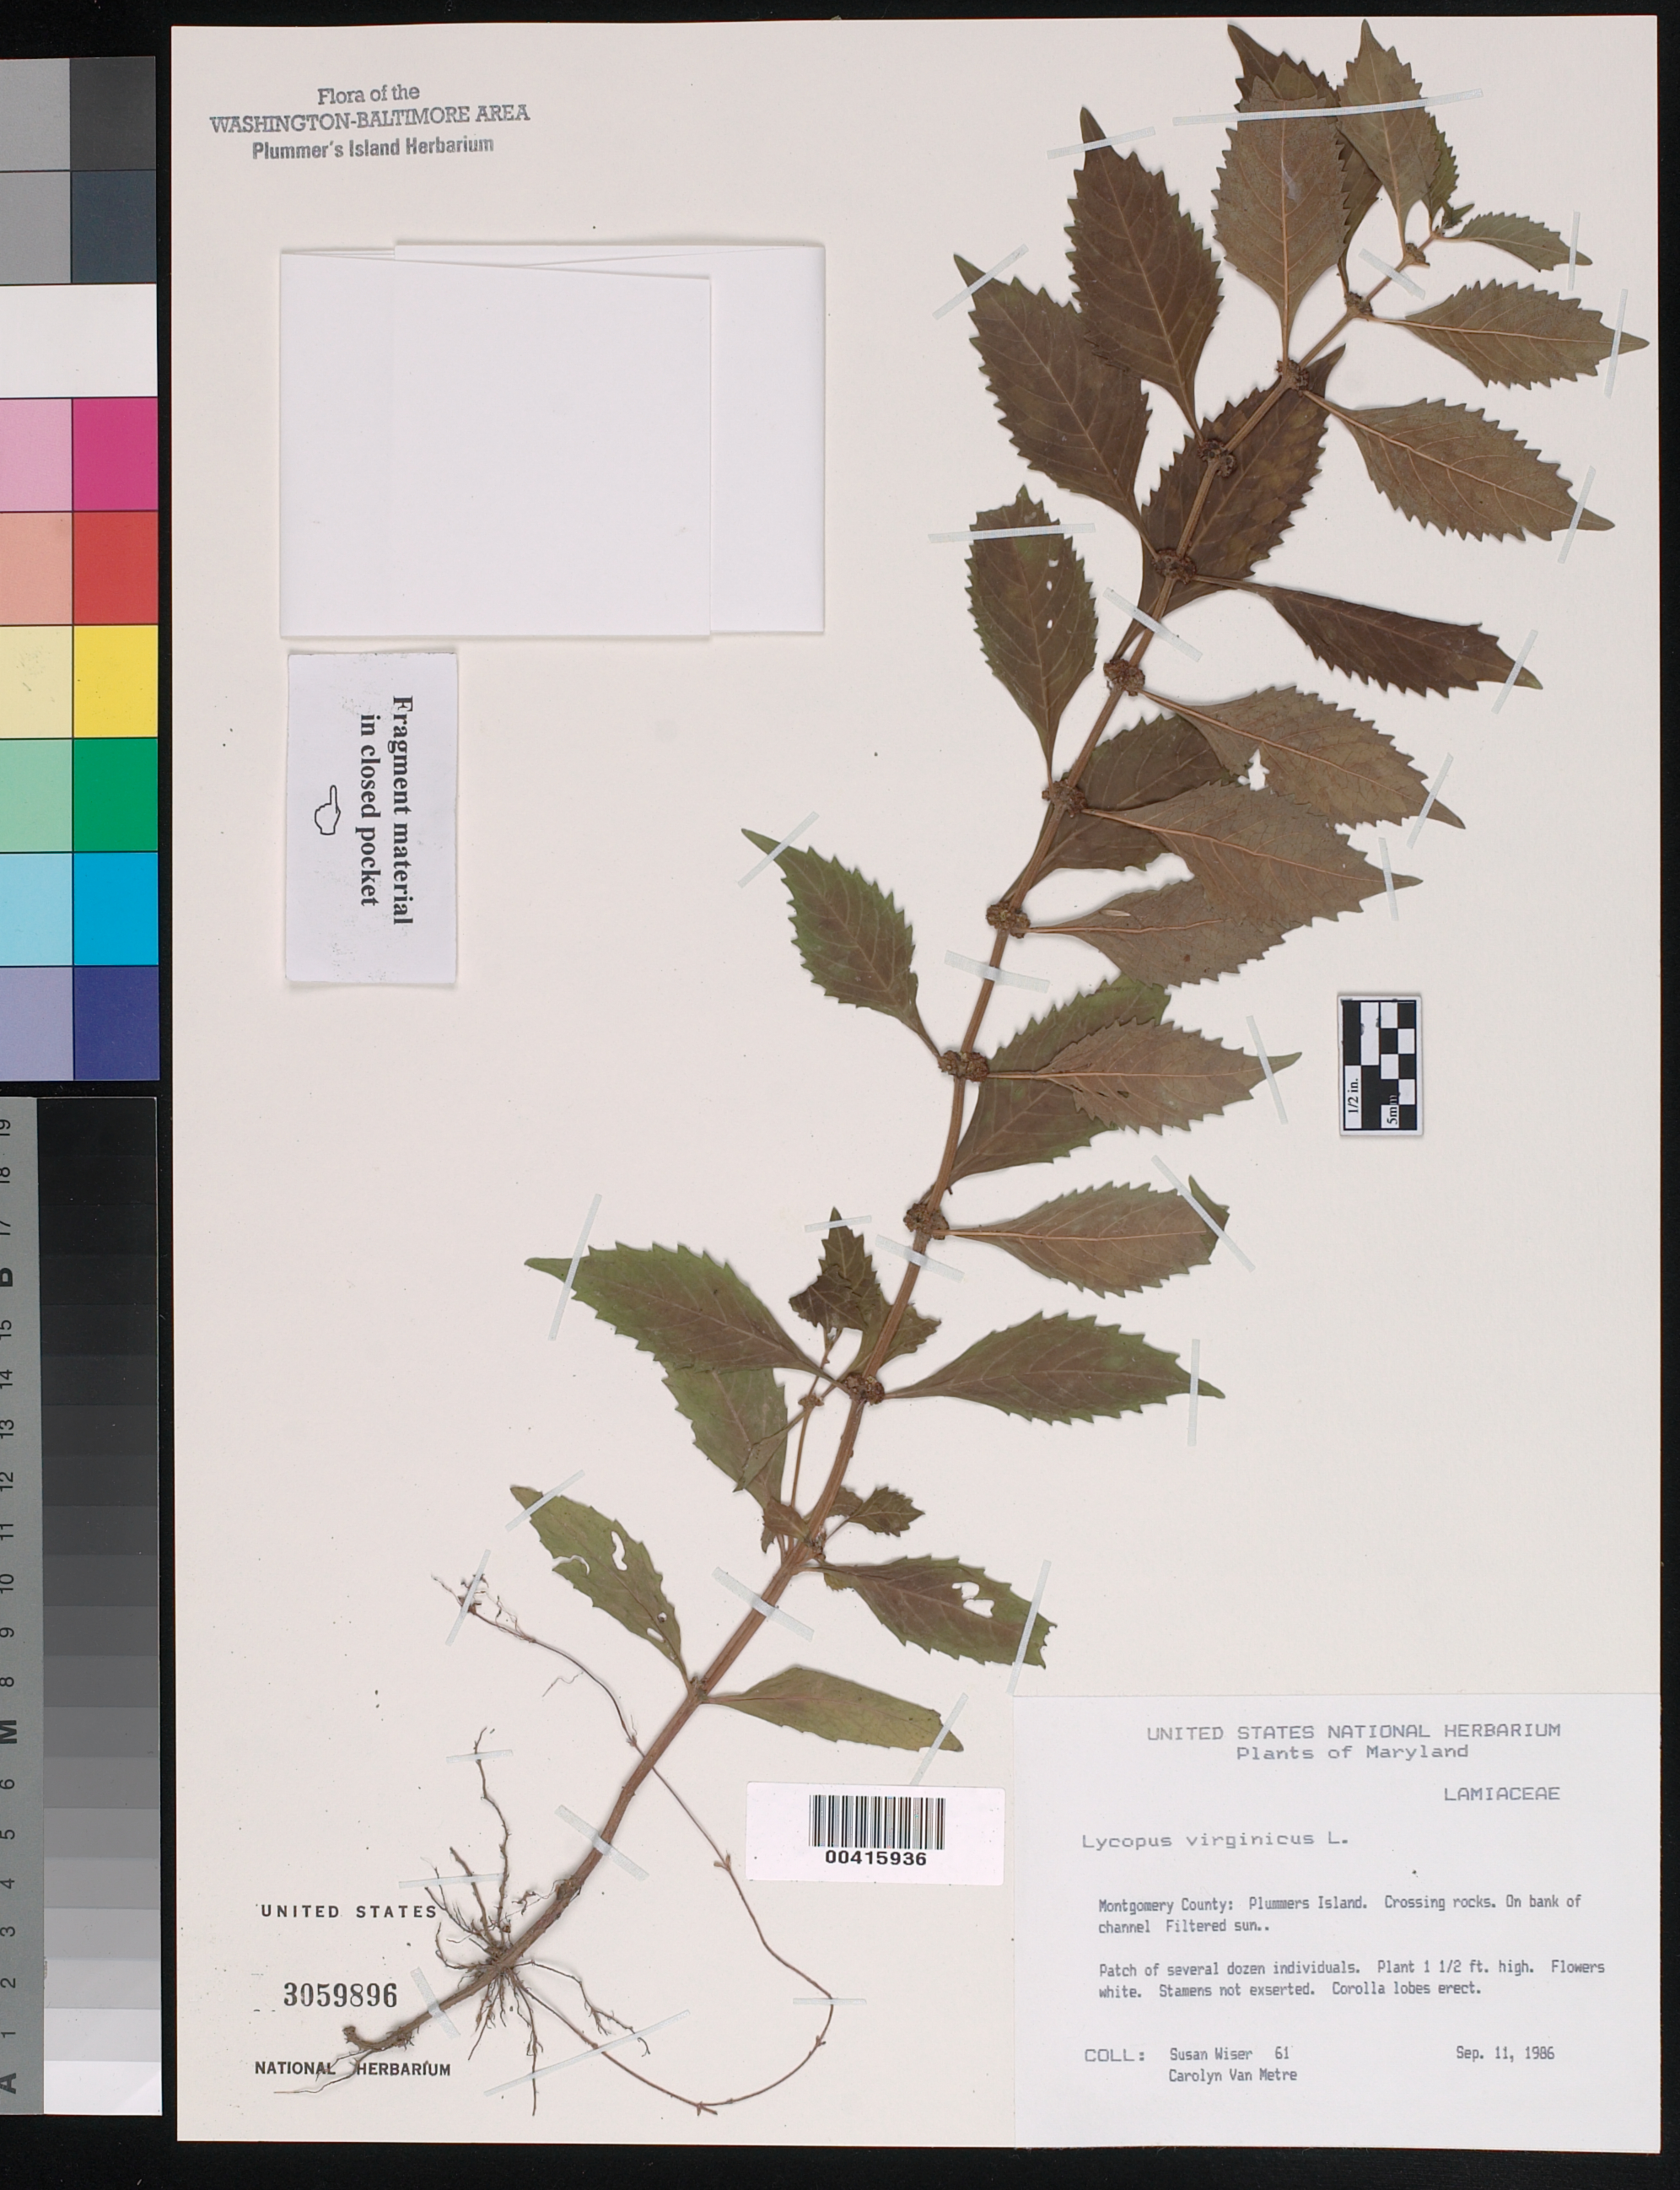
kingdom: Plantae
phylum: Tracheophyta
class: Magnoliopsida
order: Lamiales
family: Lamiaceae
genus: Lycopus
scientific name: Lycopus virginicus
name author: L.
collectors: S. Wiser & C. Van metre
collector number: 61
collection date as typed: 11 Sep 1986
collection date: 1986-09-11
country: United States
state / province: Maryland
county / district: Montgomery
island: Plummers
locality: Plummer's Island; Crossing Rocks. On bank of channel C. & O. Canal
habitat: Filtered sun.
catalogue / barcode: US 3059896